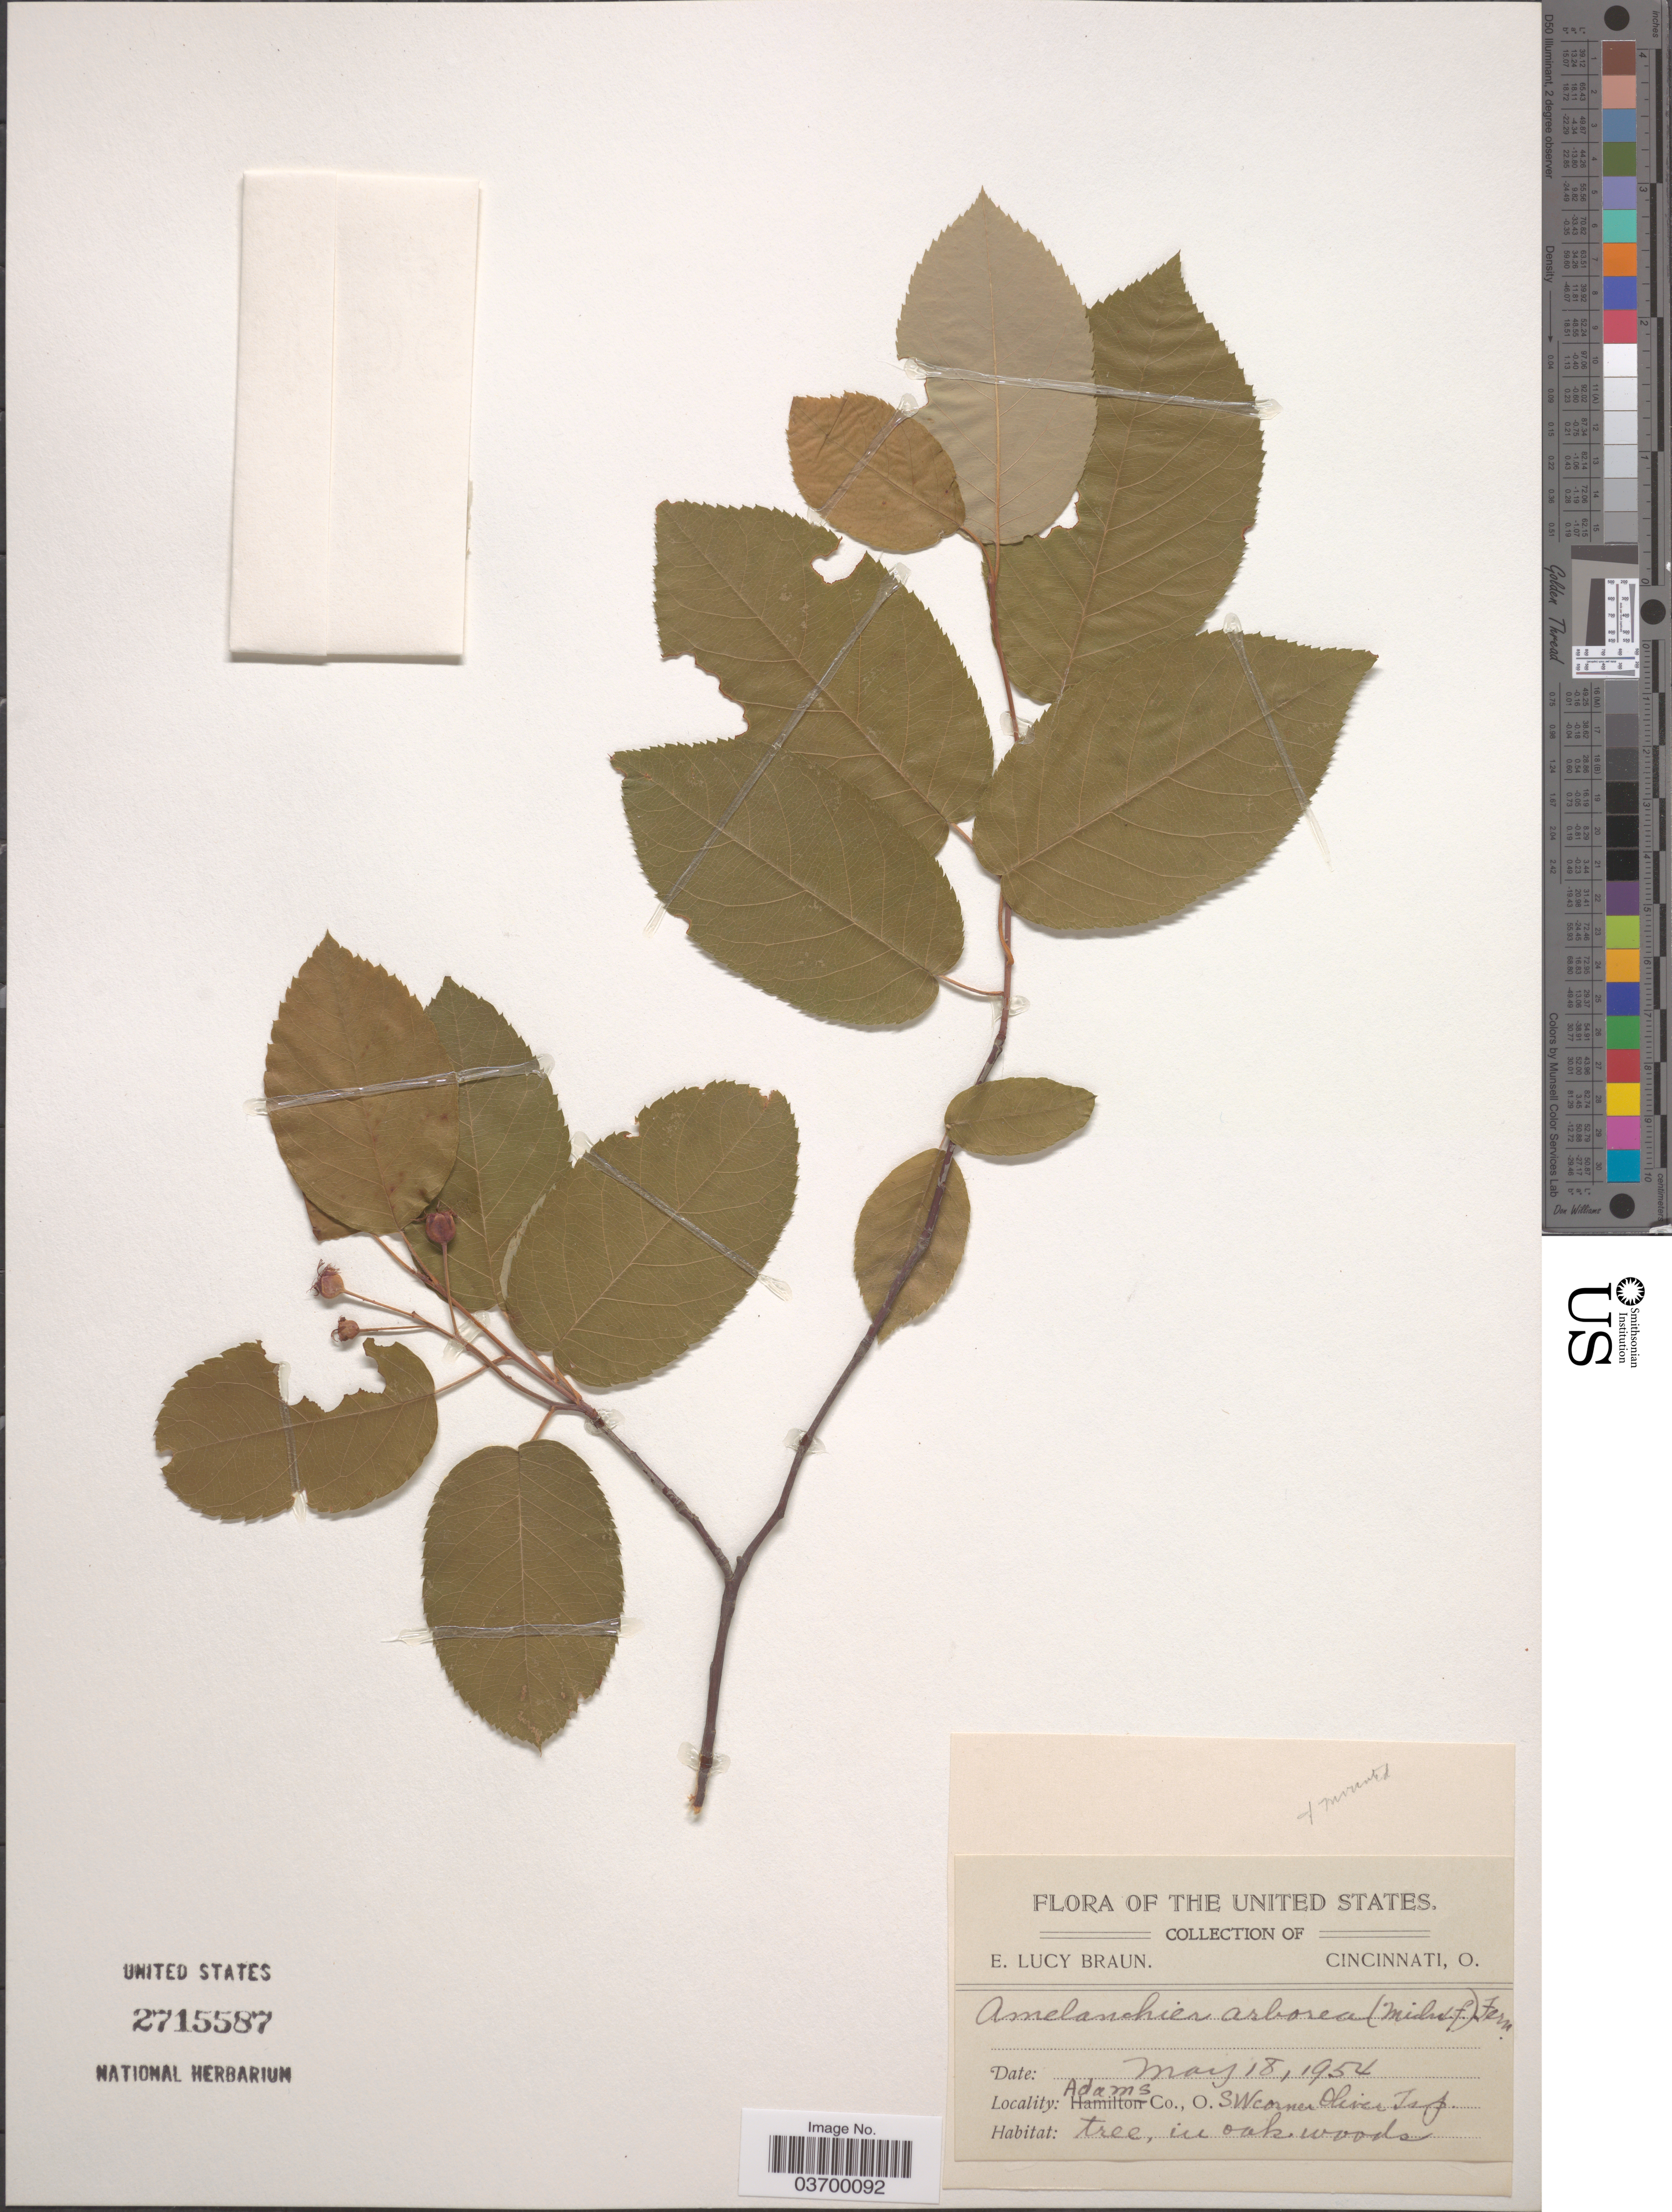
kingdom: Plantae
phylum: Tracheophyta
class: Magnoliopsida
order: Rosales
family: Rosaceae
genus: Amelanchier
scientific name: Amelanchier arborea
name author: (F. Michx.) Fernald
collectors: E. L. Braun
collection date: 1954-05-18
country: United States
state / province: Ohio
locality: Adams Co., SW corner, Oliver Tsp.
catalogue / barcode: US 2715587